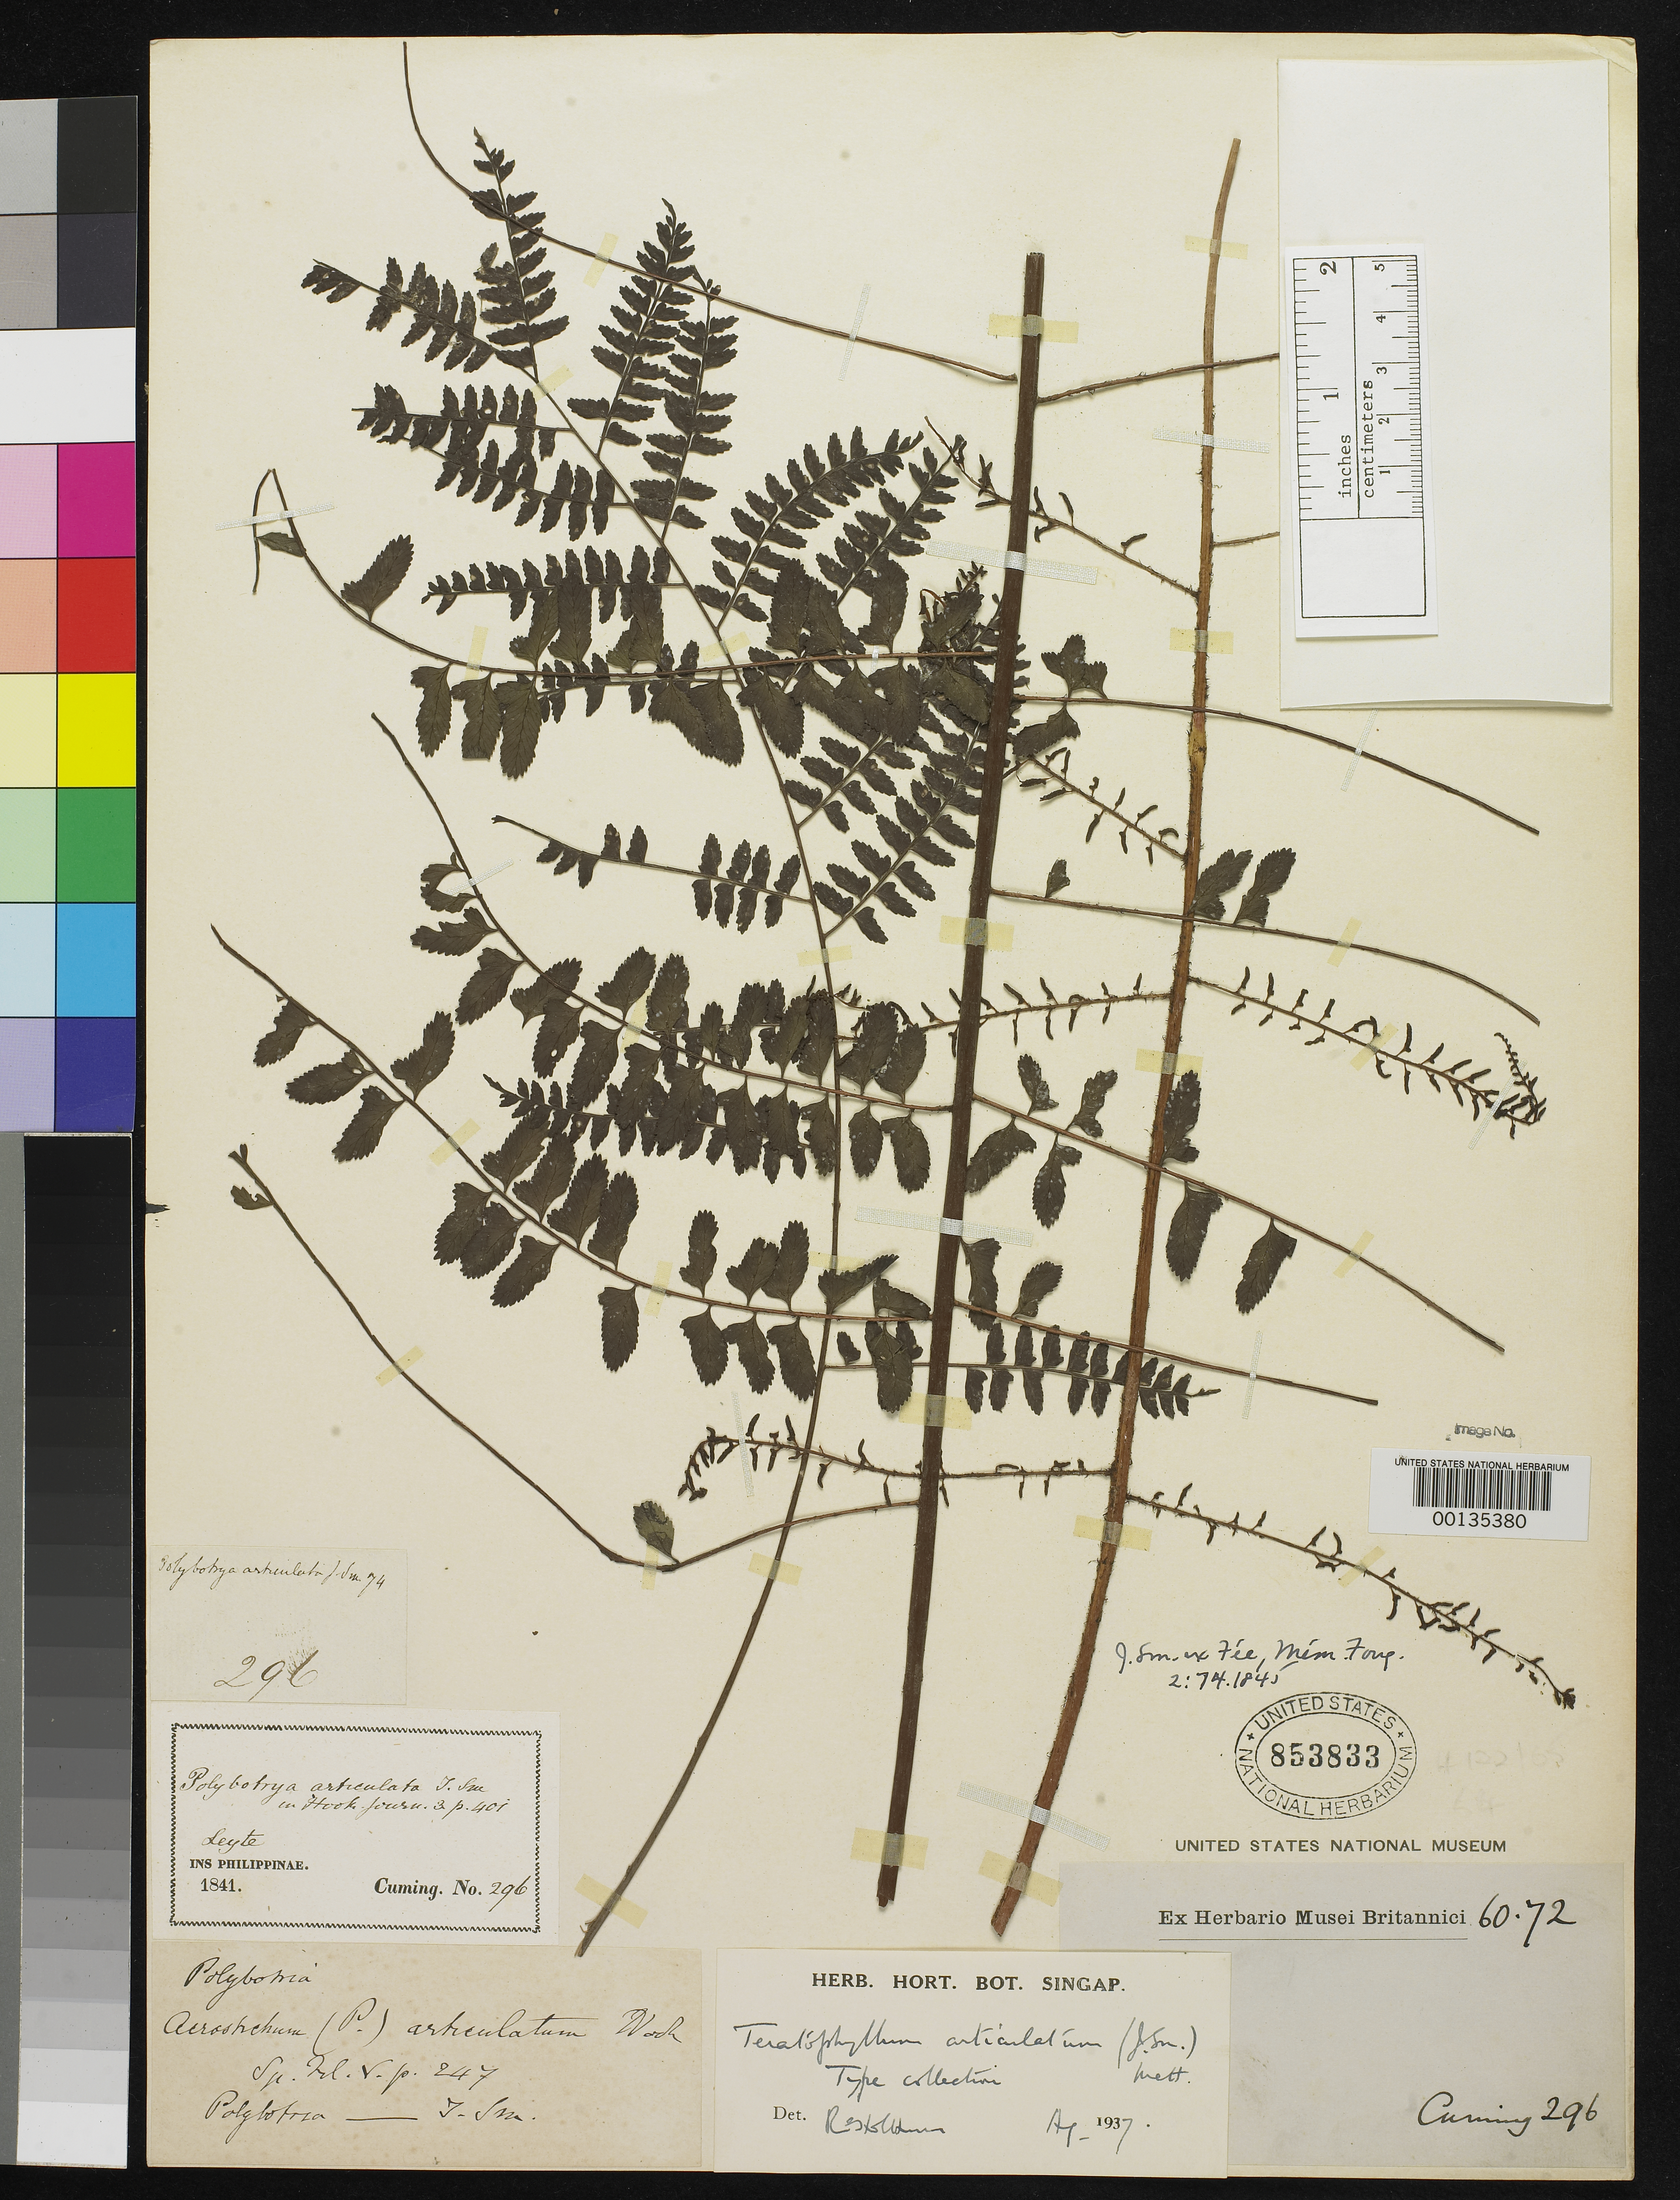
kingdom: Plantae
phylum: Tracheophyta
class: Polypodiopsida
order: Polypodiales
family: Dryopteridaceae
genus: Polybotrya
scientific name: Polybotrya articulata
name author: J. Sm. ex Fée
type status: Type Collection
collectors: H. Cuming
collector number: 296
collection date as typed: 1841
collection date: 1841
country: Philippines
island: Leyte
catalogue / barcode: US 853833